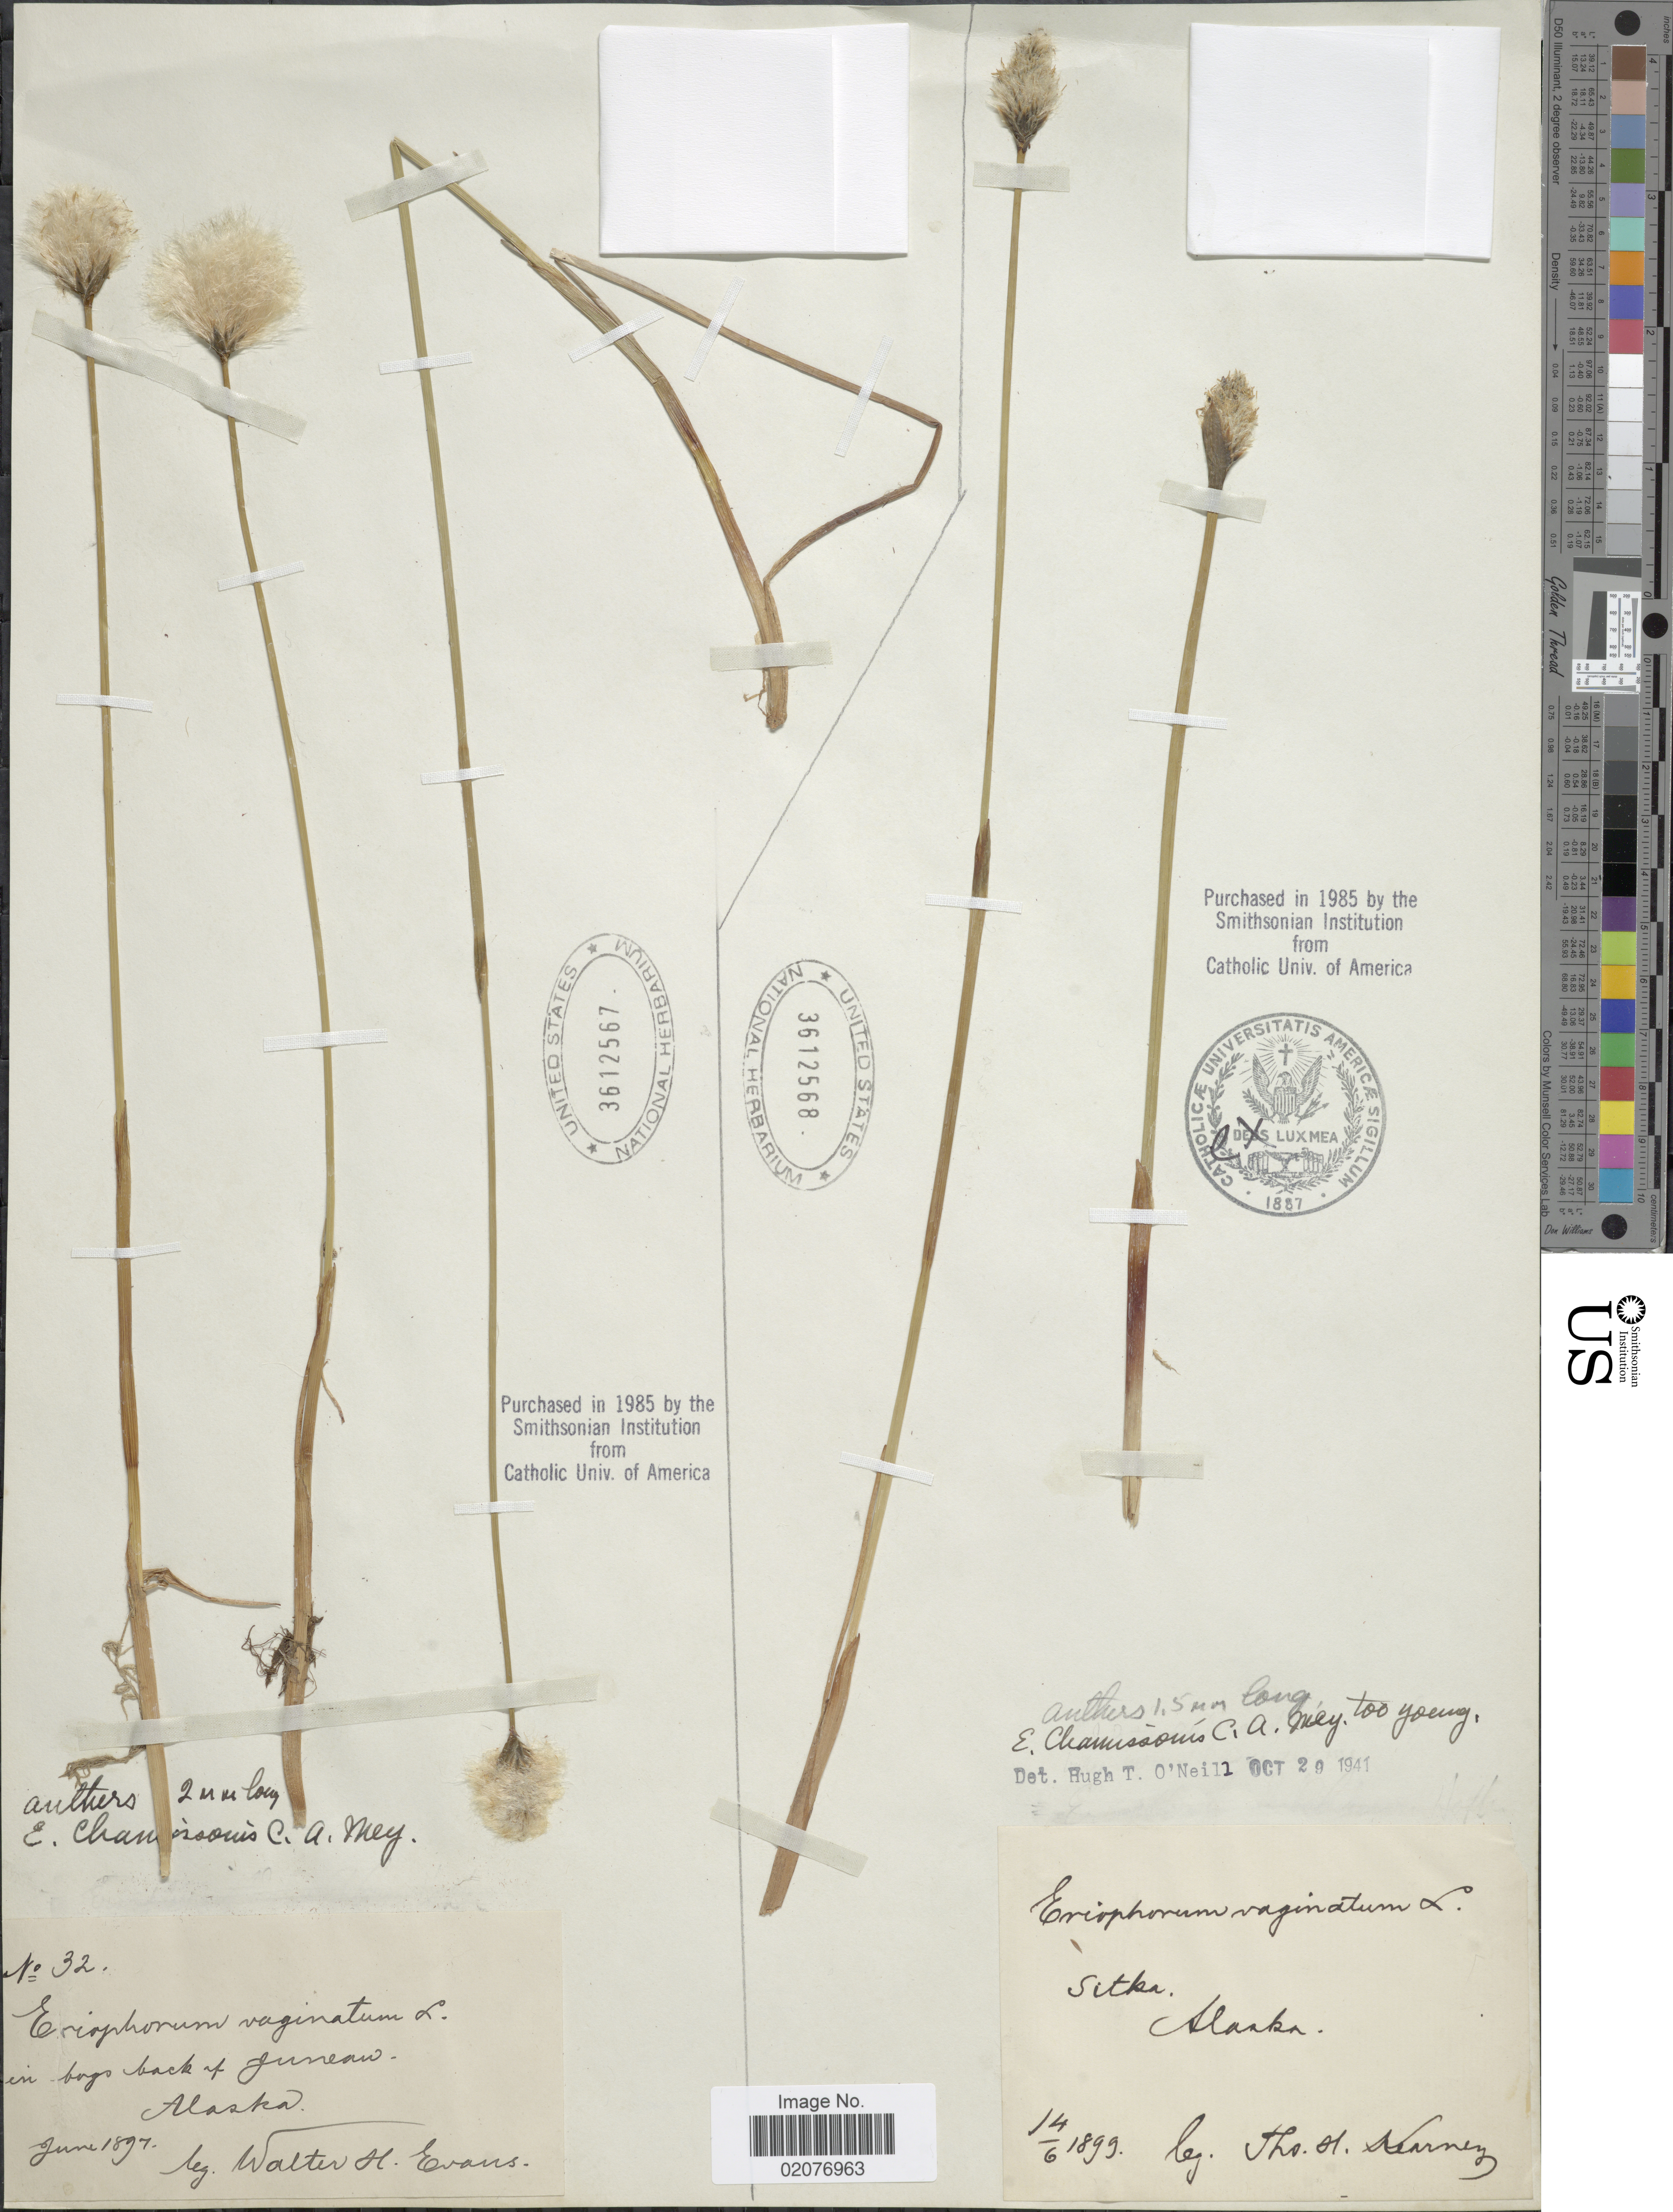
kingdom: Plantae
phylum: Tracheophyta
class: Liliopsida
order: Poales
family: Cyperaceae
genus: Eriophorum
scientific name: Eriophorum chamissonis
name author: C.A. Mey.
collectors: T. H. Kearney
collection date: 1899-06-14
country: United States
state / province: Alaska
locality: Sitka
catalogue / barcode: US 3612568-2